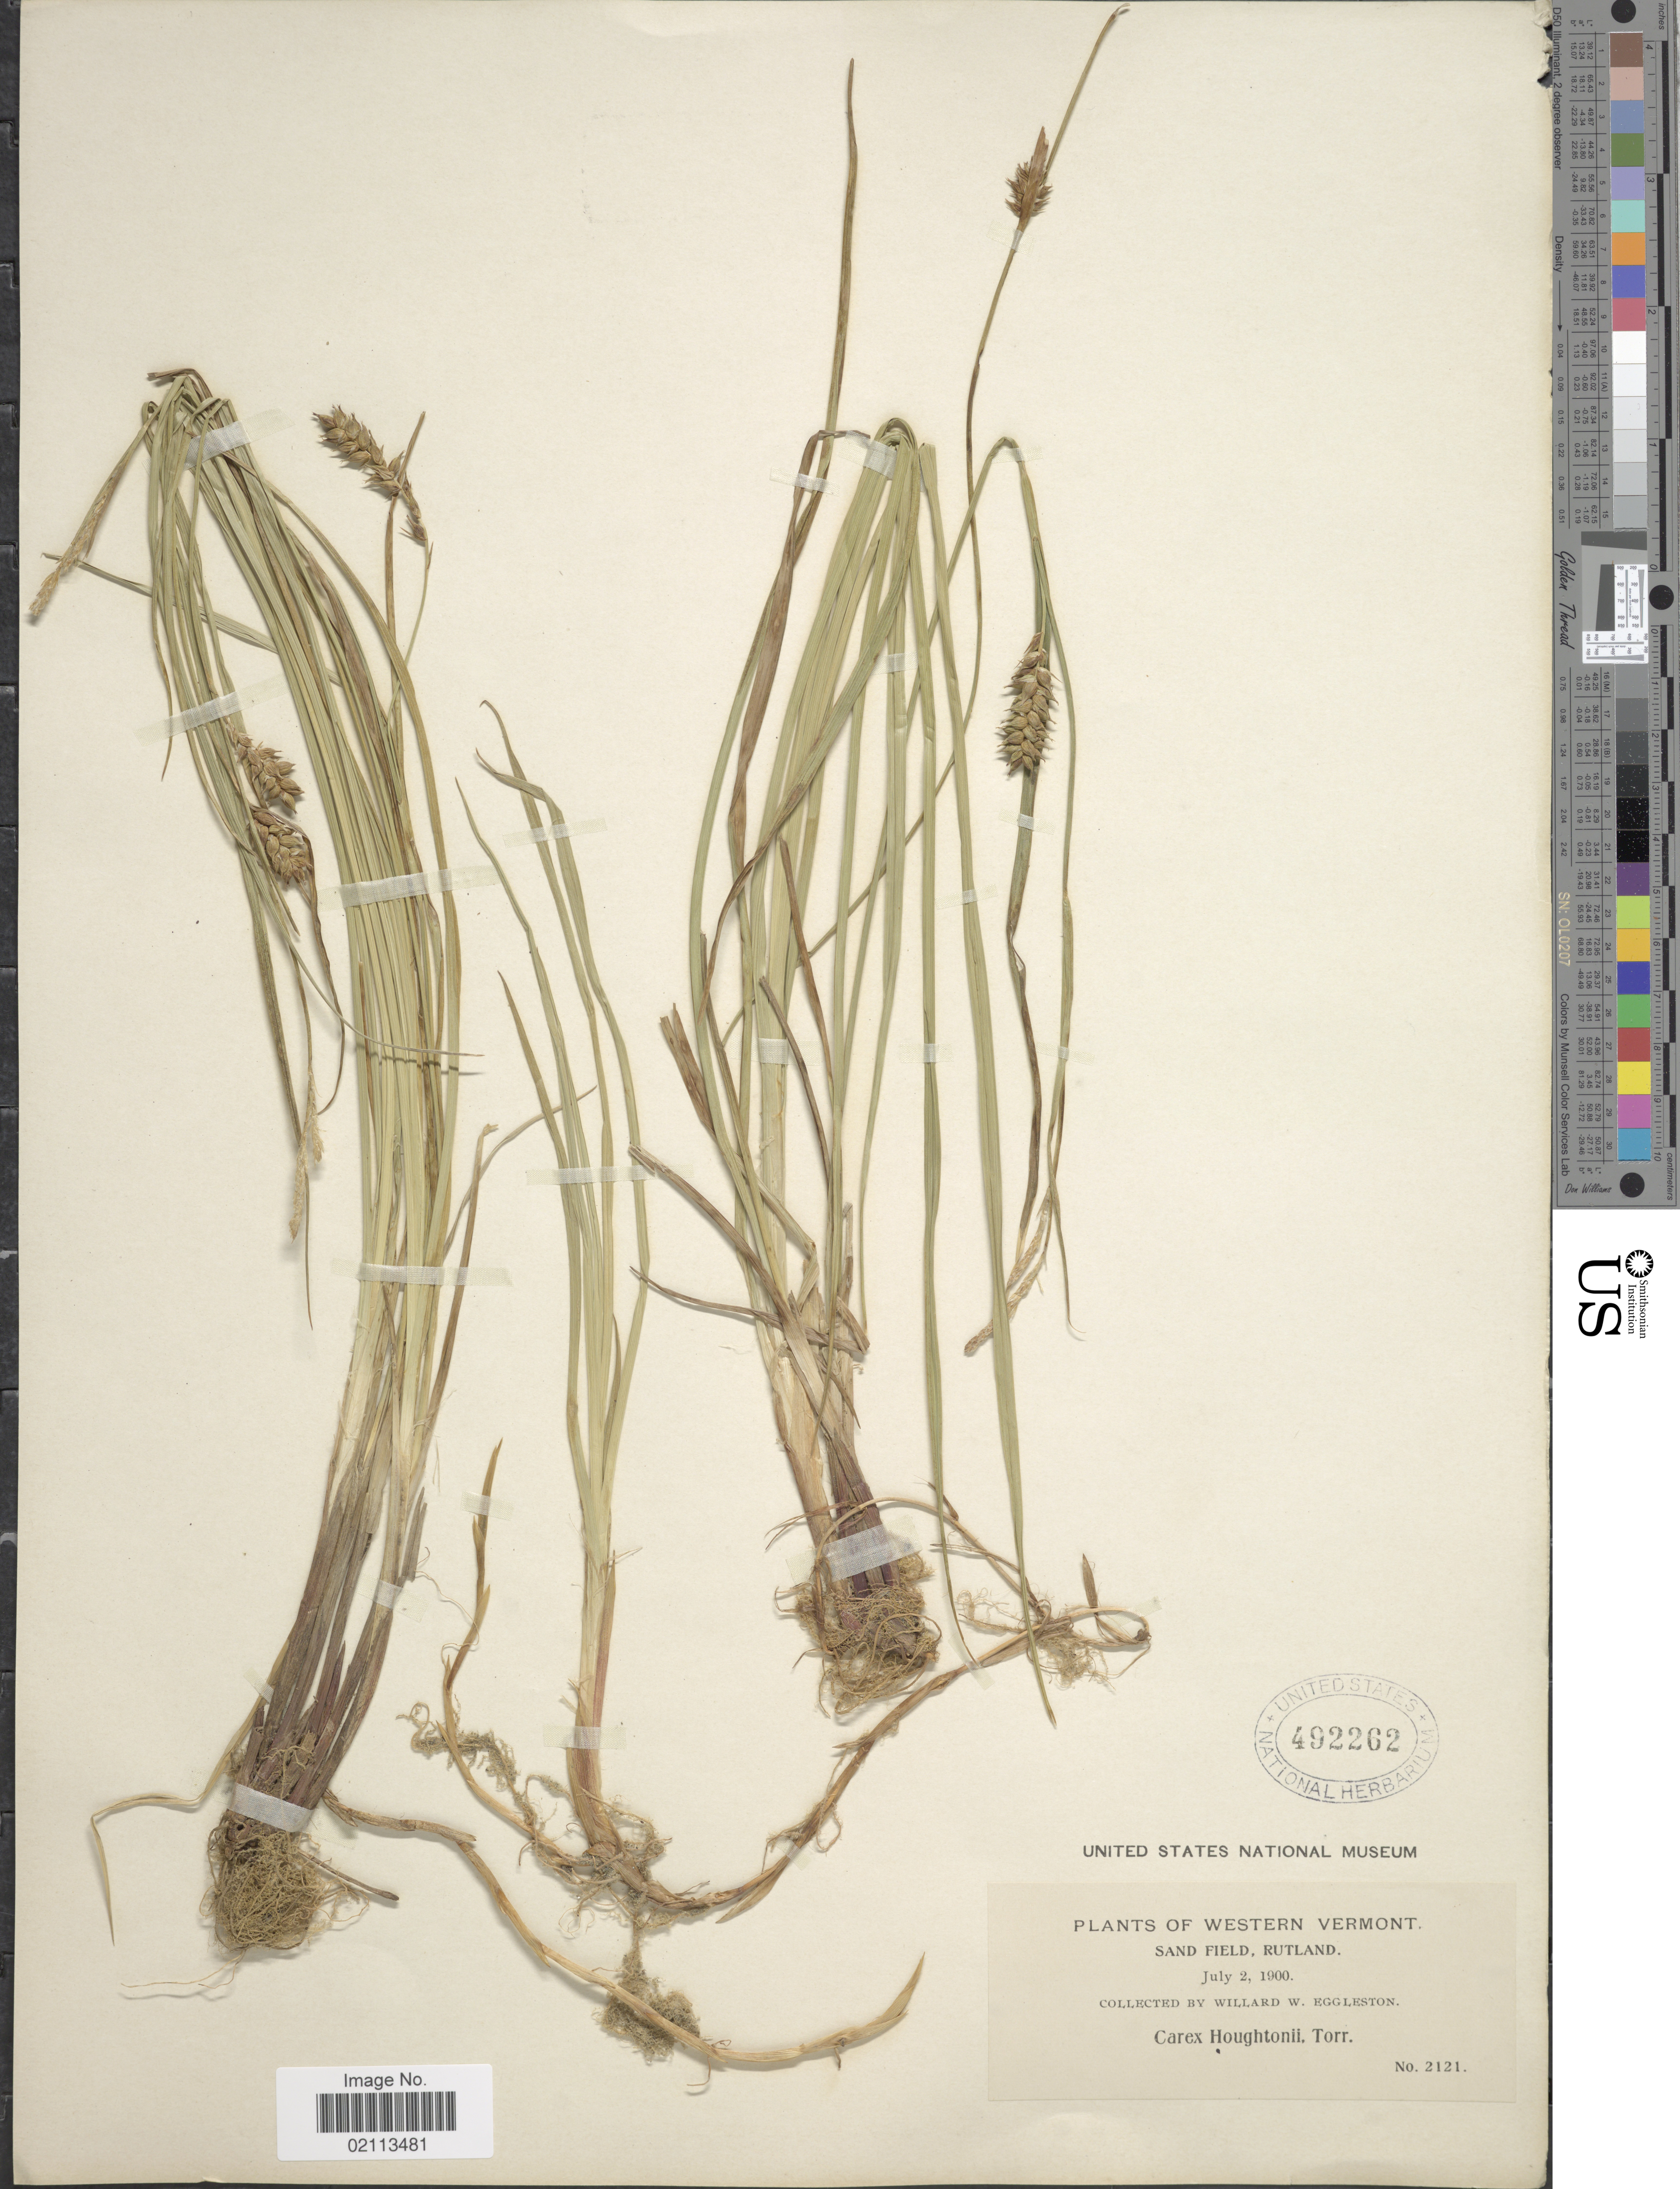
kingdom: Plantae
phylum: Tracheophyta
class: Liliopsida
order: Poales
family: Cyperaceae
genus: Carex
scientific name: Carex houghtoniana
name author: Torr. ex Dewey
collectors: W. W. Eggleston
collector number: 2121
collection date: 1900-07-02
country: United States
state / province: Vermont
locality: Western Vermont, Sand Field, Rutland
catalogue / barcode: US 492262